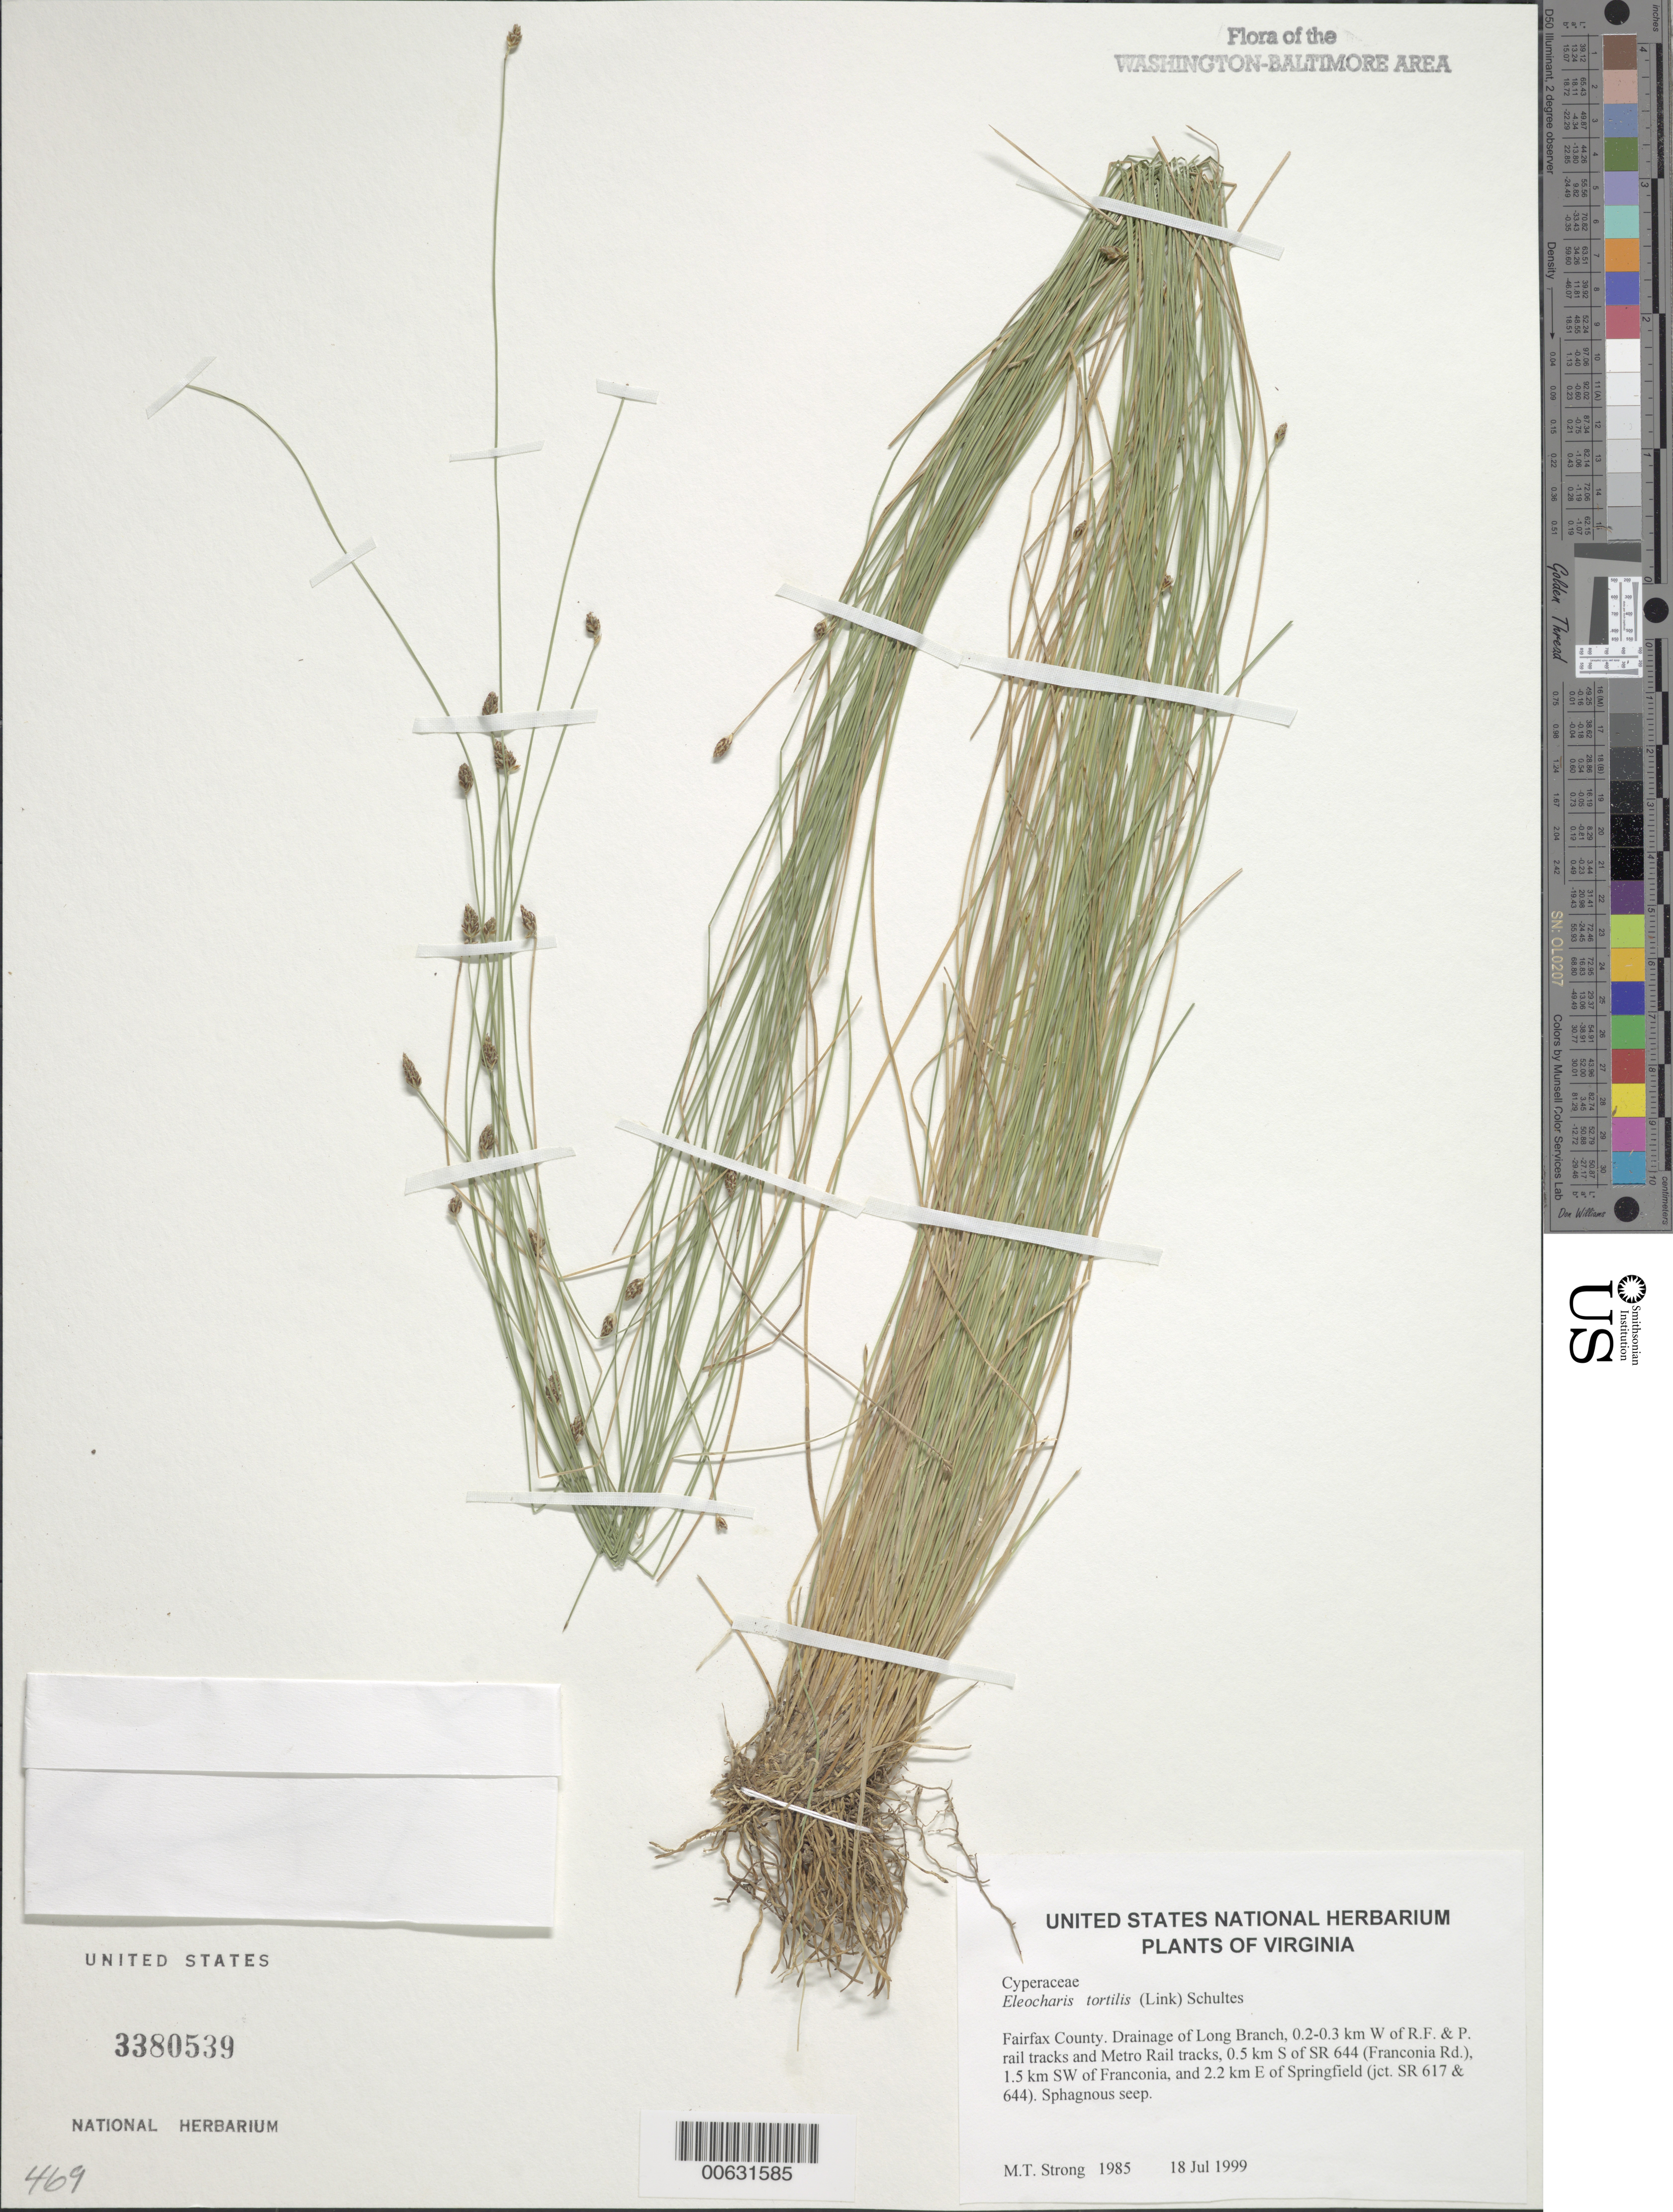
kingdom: Plantae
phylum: Tracheophyta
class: Liliopsida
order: Poales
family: Cyperaceae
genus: Eleocharis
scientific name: Eleocharis tortilis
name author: (Link) Schult.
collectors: M. T. Strong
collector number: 1985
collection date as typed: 18 Jul 1999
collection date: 1999-07-18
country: United States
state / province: Virginia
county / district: Fairfax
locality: Drainage of Long Branch, 0.2-0.3 km W of R.F. & P. rail tracks and Metro Rail tracks, 0.5 km S of SR 644 (Franconia Rd.), 1.5 km SW of Franconia, and 2.2 km E of Springfield (jct. SR 617 & 644).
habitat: Sphagnous seep.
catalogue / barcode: US 3380539